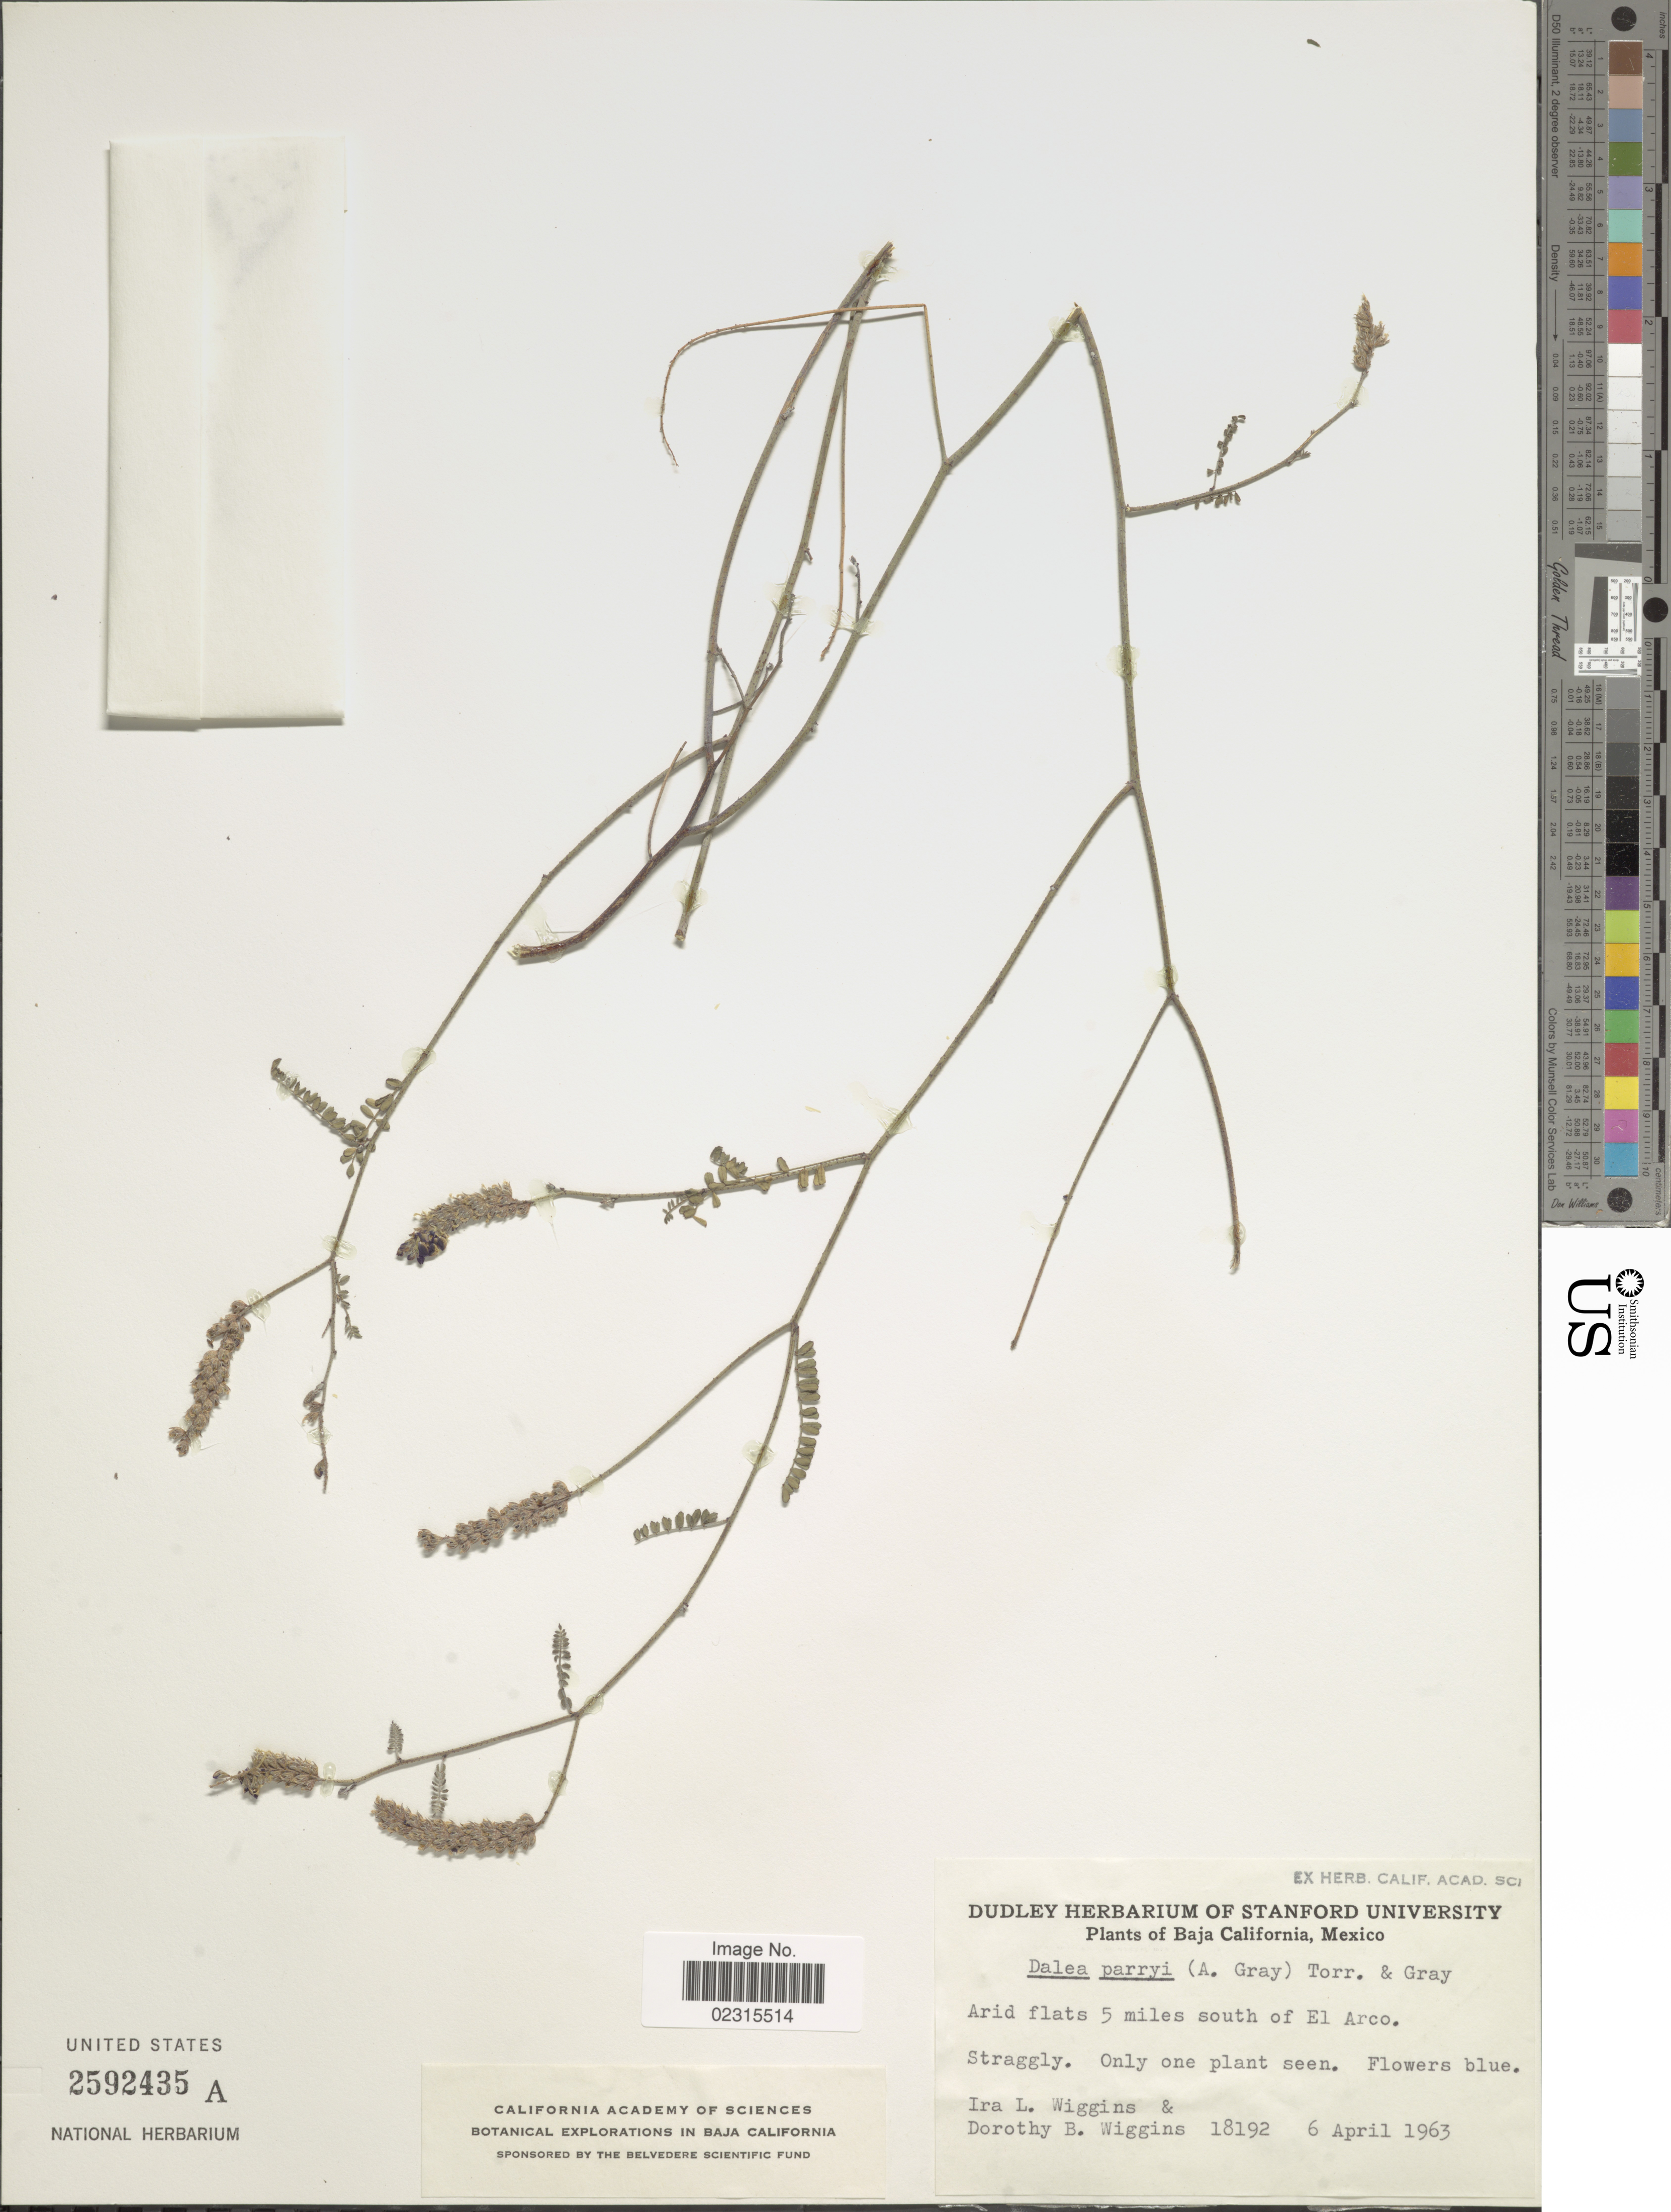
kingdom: Plantae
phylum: Tracheophyta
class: Magnoliopsida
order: Fabales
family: Fabaceae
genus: Marina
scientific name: Marina parryi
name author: (Torr. & A. Gray) Barneby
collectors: I. L. Wiggins & D. B. Wiggins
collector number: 18192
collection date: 1963-04-06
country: Mexico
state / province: Baja California Sur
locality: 5 miles south of El Arco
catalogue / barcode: US 2592435A